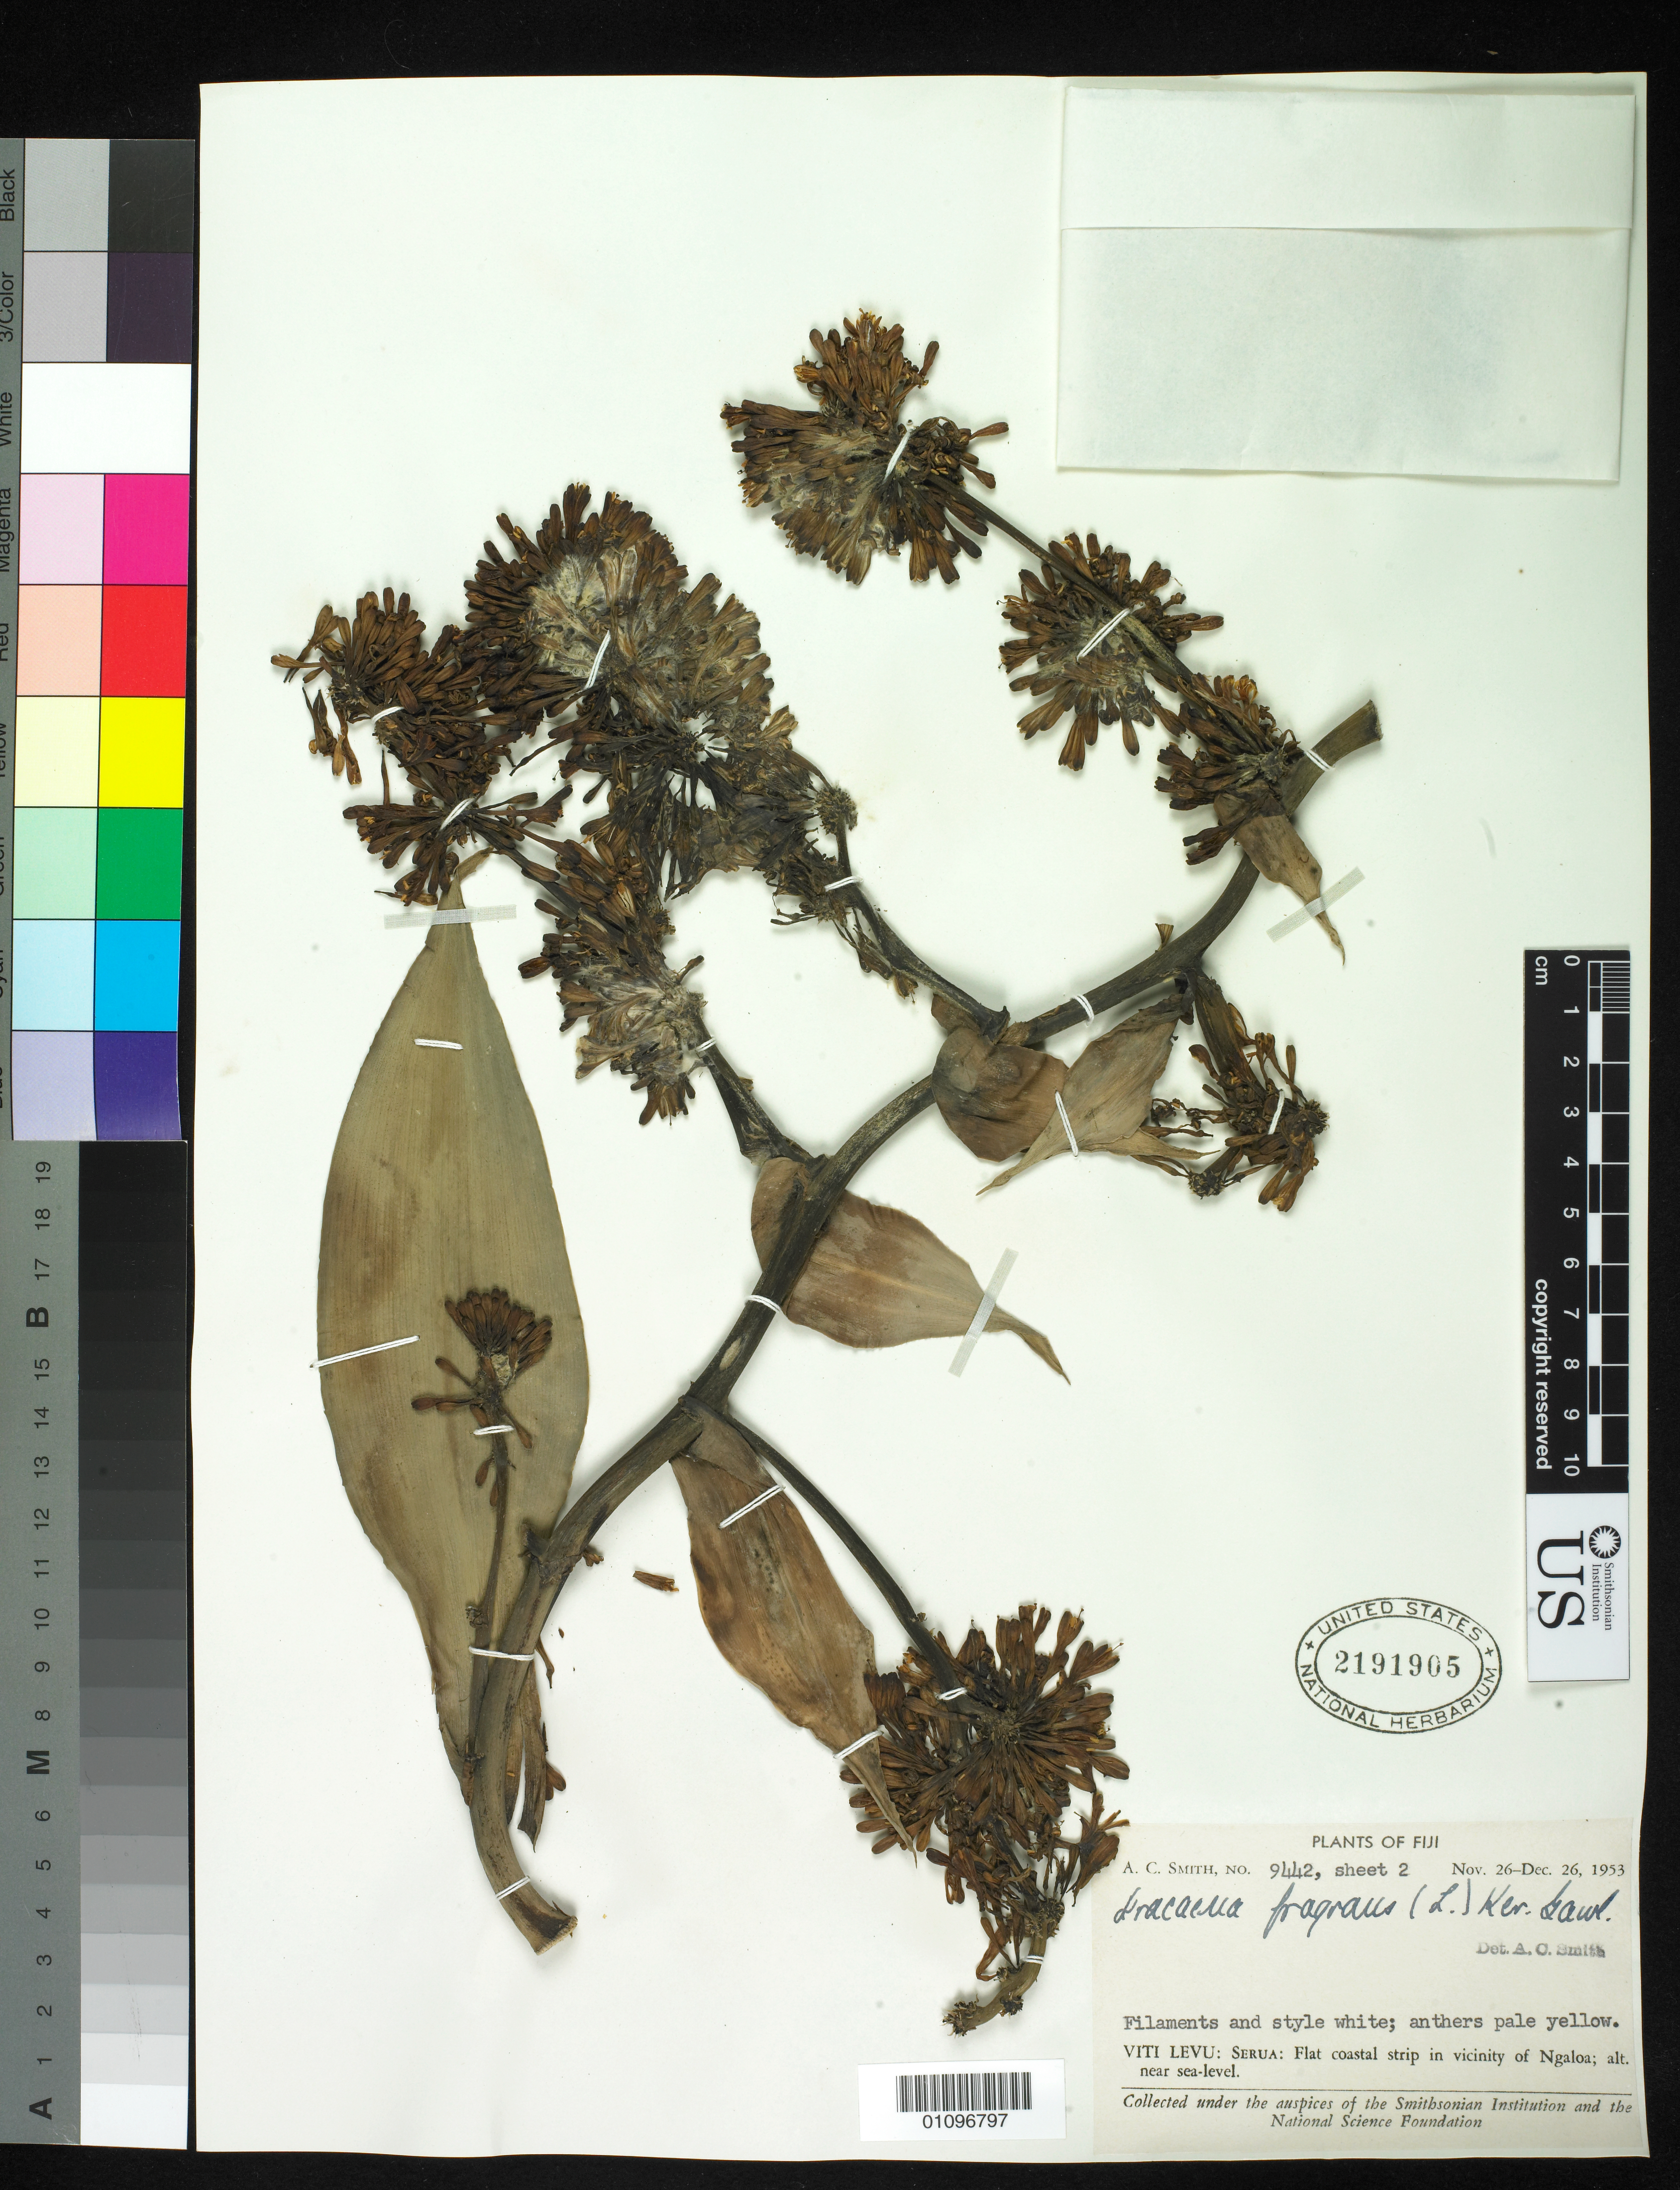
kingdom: Plantae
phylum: Tracheophyta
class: Liliopsida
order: Asparagales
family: Asparagaceae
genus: Dracaena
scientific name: Dracaena fragrans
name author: (L.) Ker Gawl.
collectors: A. C. Smith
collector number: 9442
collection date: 1953-11-26/1953-12-26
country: Fiji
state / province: Serua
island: Viti Levu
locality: Flat coastal strip in vicinity of Ngaloa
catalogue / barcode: US 2192905